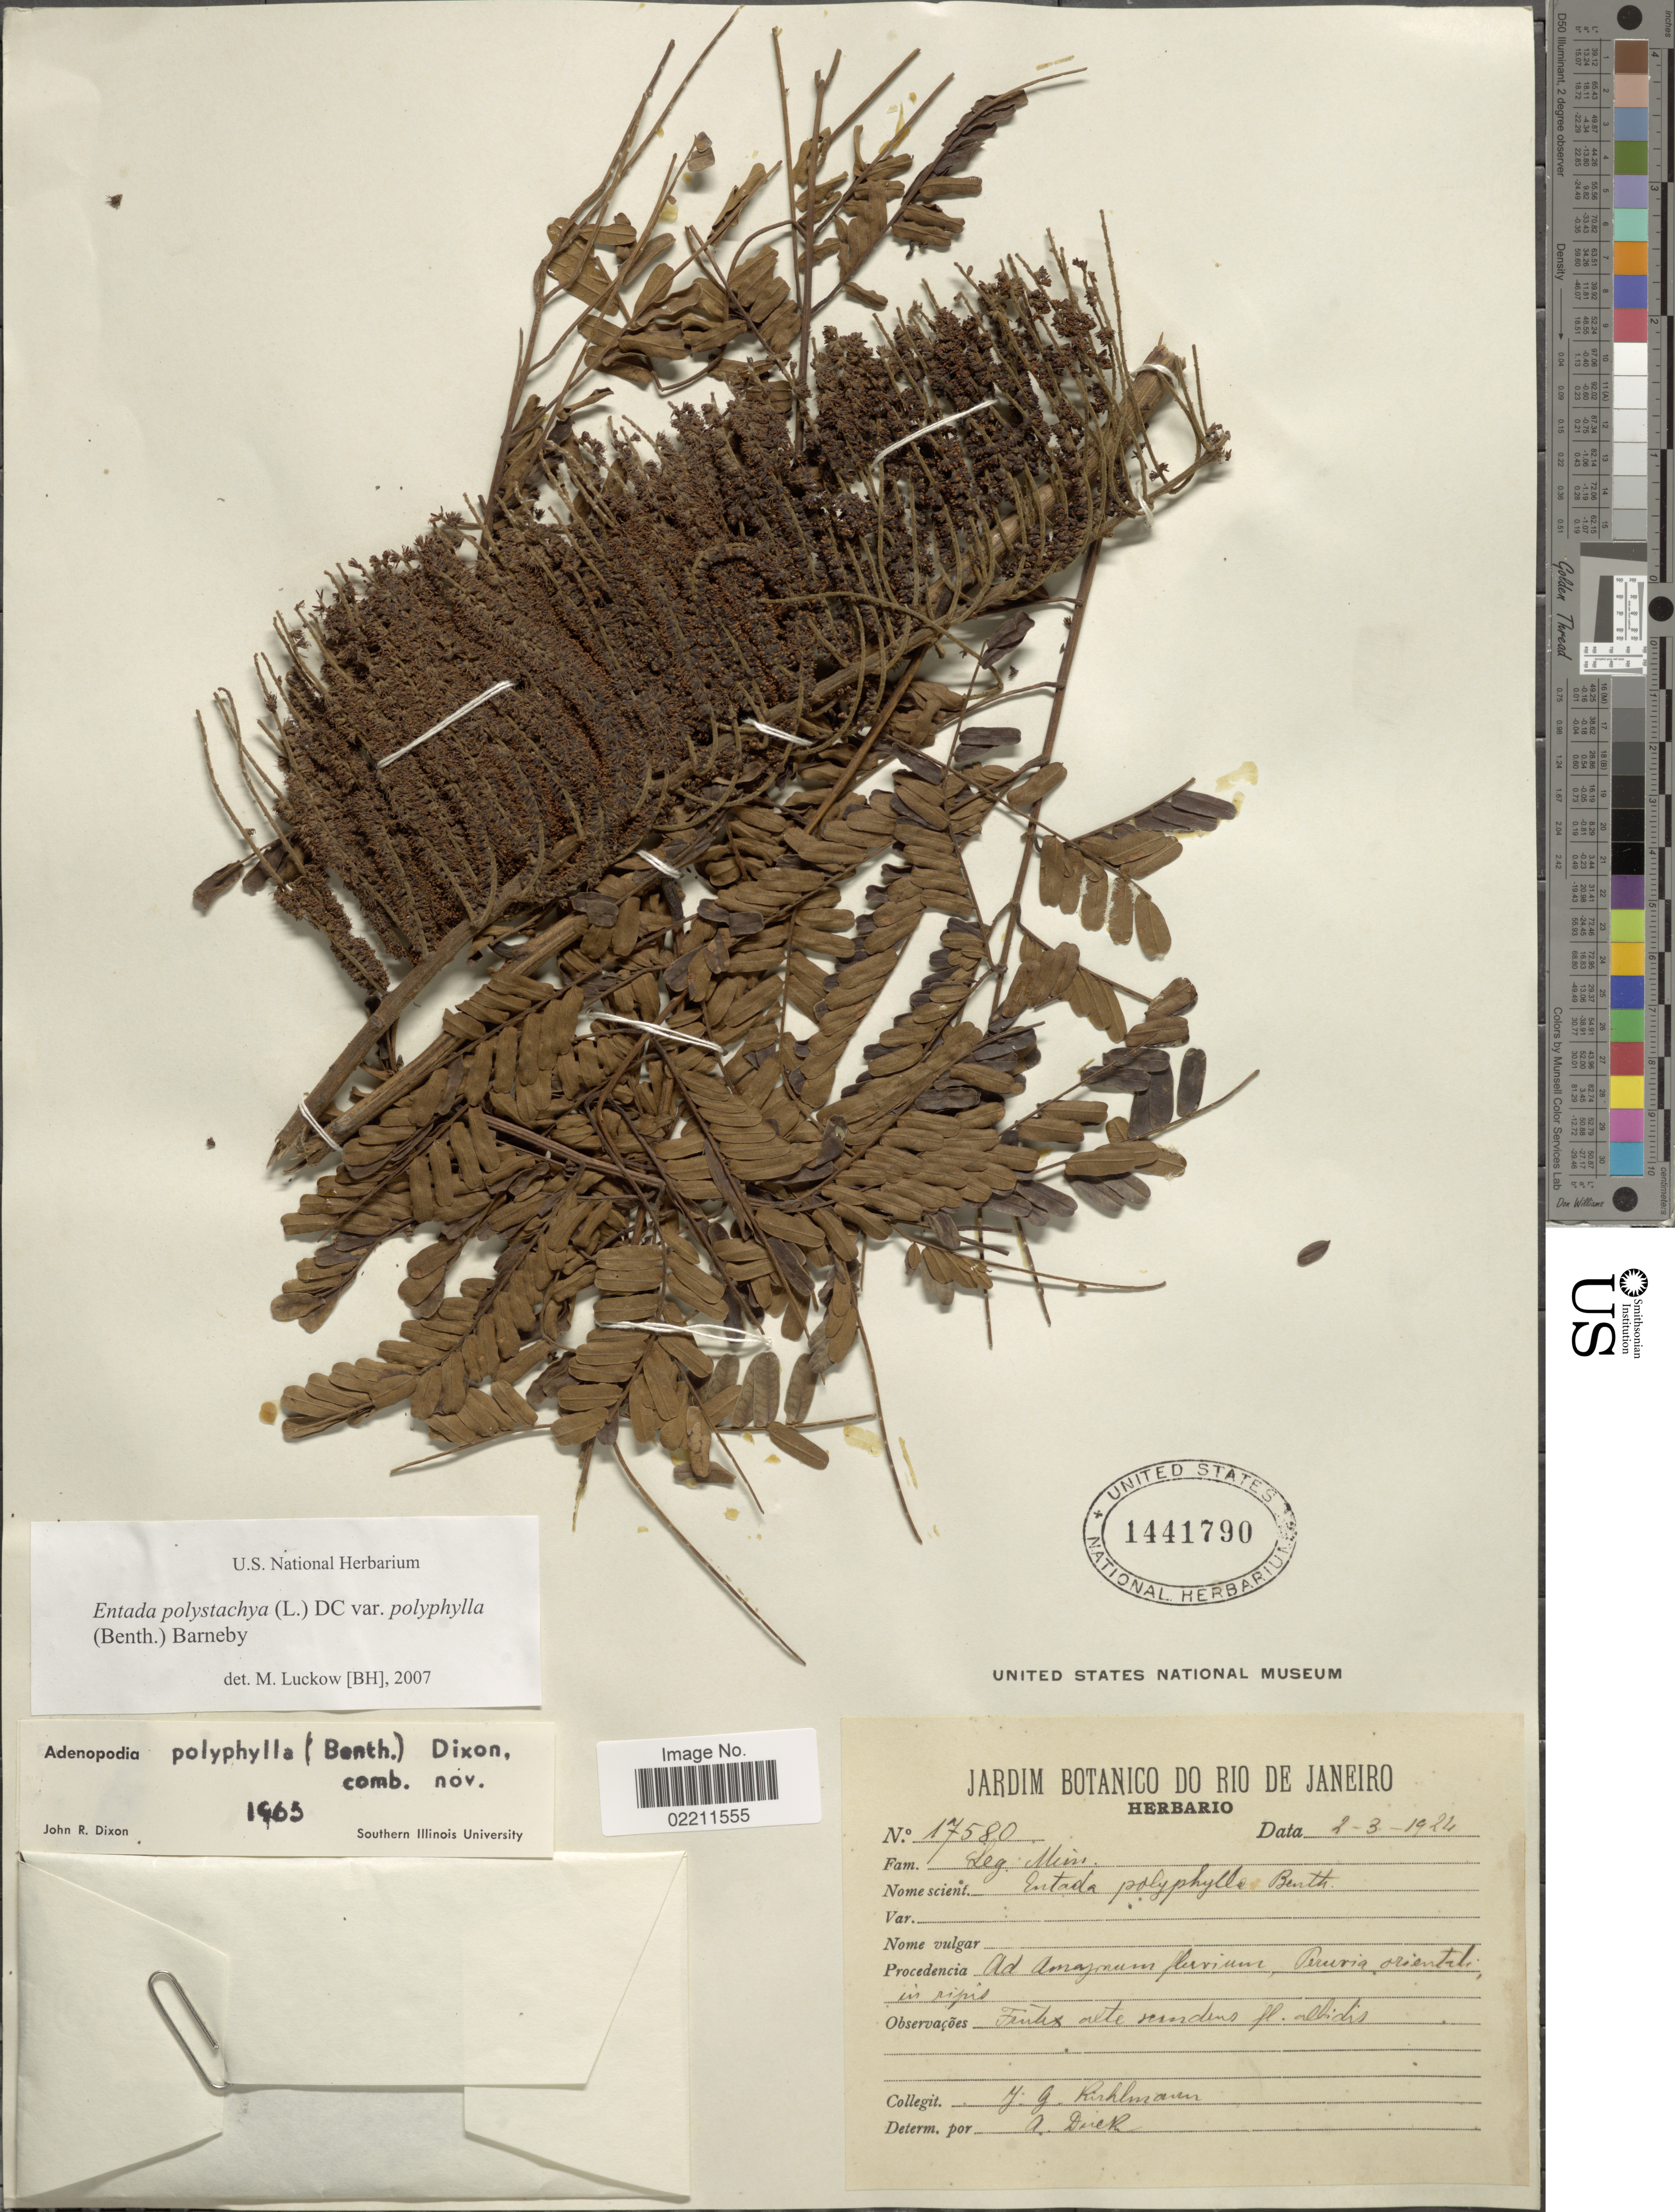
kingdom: Plantae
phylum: Tracheophyta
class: Magnoliopsida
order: Fabales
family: Fabaceae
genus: Entada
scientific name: Entada polystachya var. polyphylla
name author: (Benth.) Barneby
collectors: J. G. Kuhlmann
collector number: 17580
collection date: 1924-03-02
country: Peru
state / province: Amazonas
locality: Ad Amazonum fluvium, Peruvia orientali, in ripis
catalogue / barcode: US 1441790